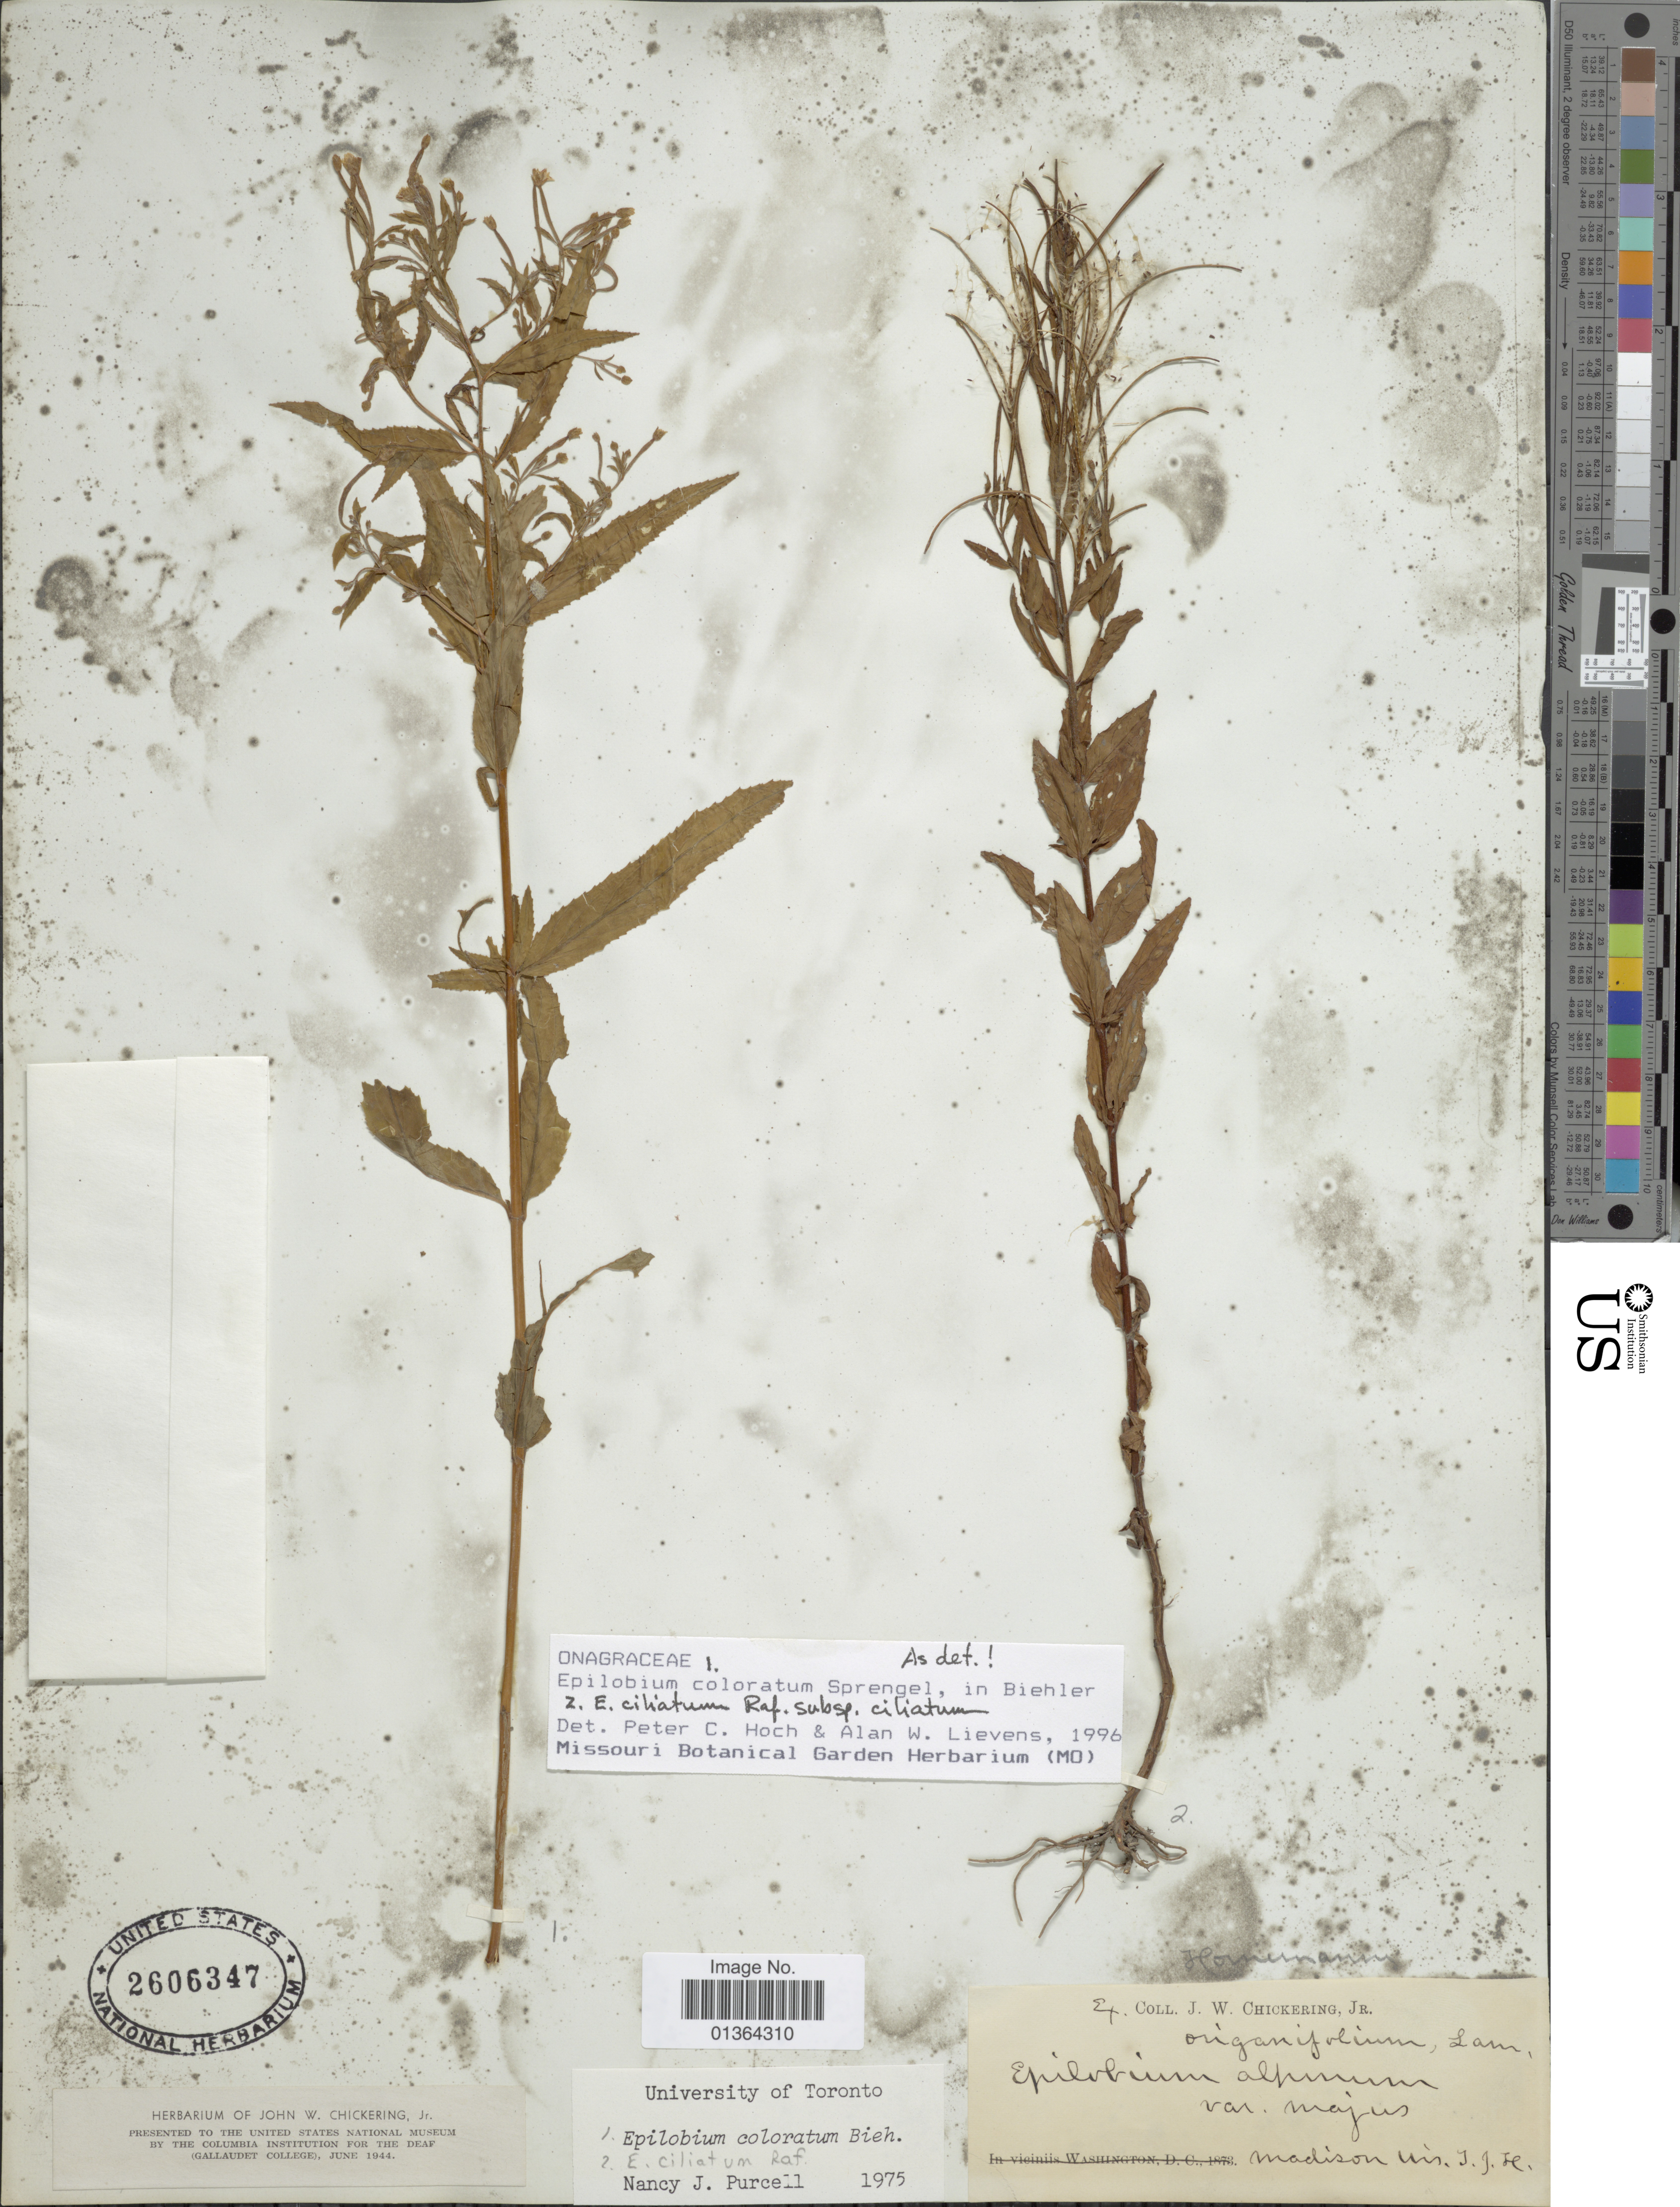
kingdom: Plantae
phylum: Tracheophyta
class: Magnoliopsida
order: Myrtales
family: Onagraceae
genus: Epilobium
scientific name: Epilobium coloratum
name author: Biehler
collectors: J. W. Chickering Jr.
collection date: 1944-06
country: United States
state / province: Wisconsin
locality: Madison, Wis.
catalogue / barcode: US 2606347